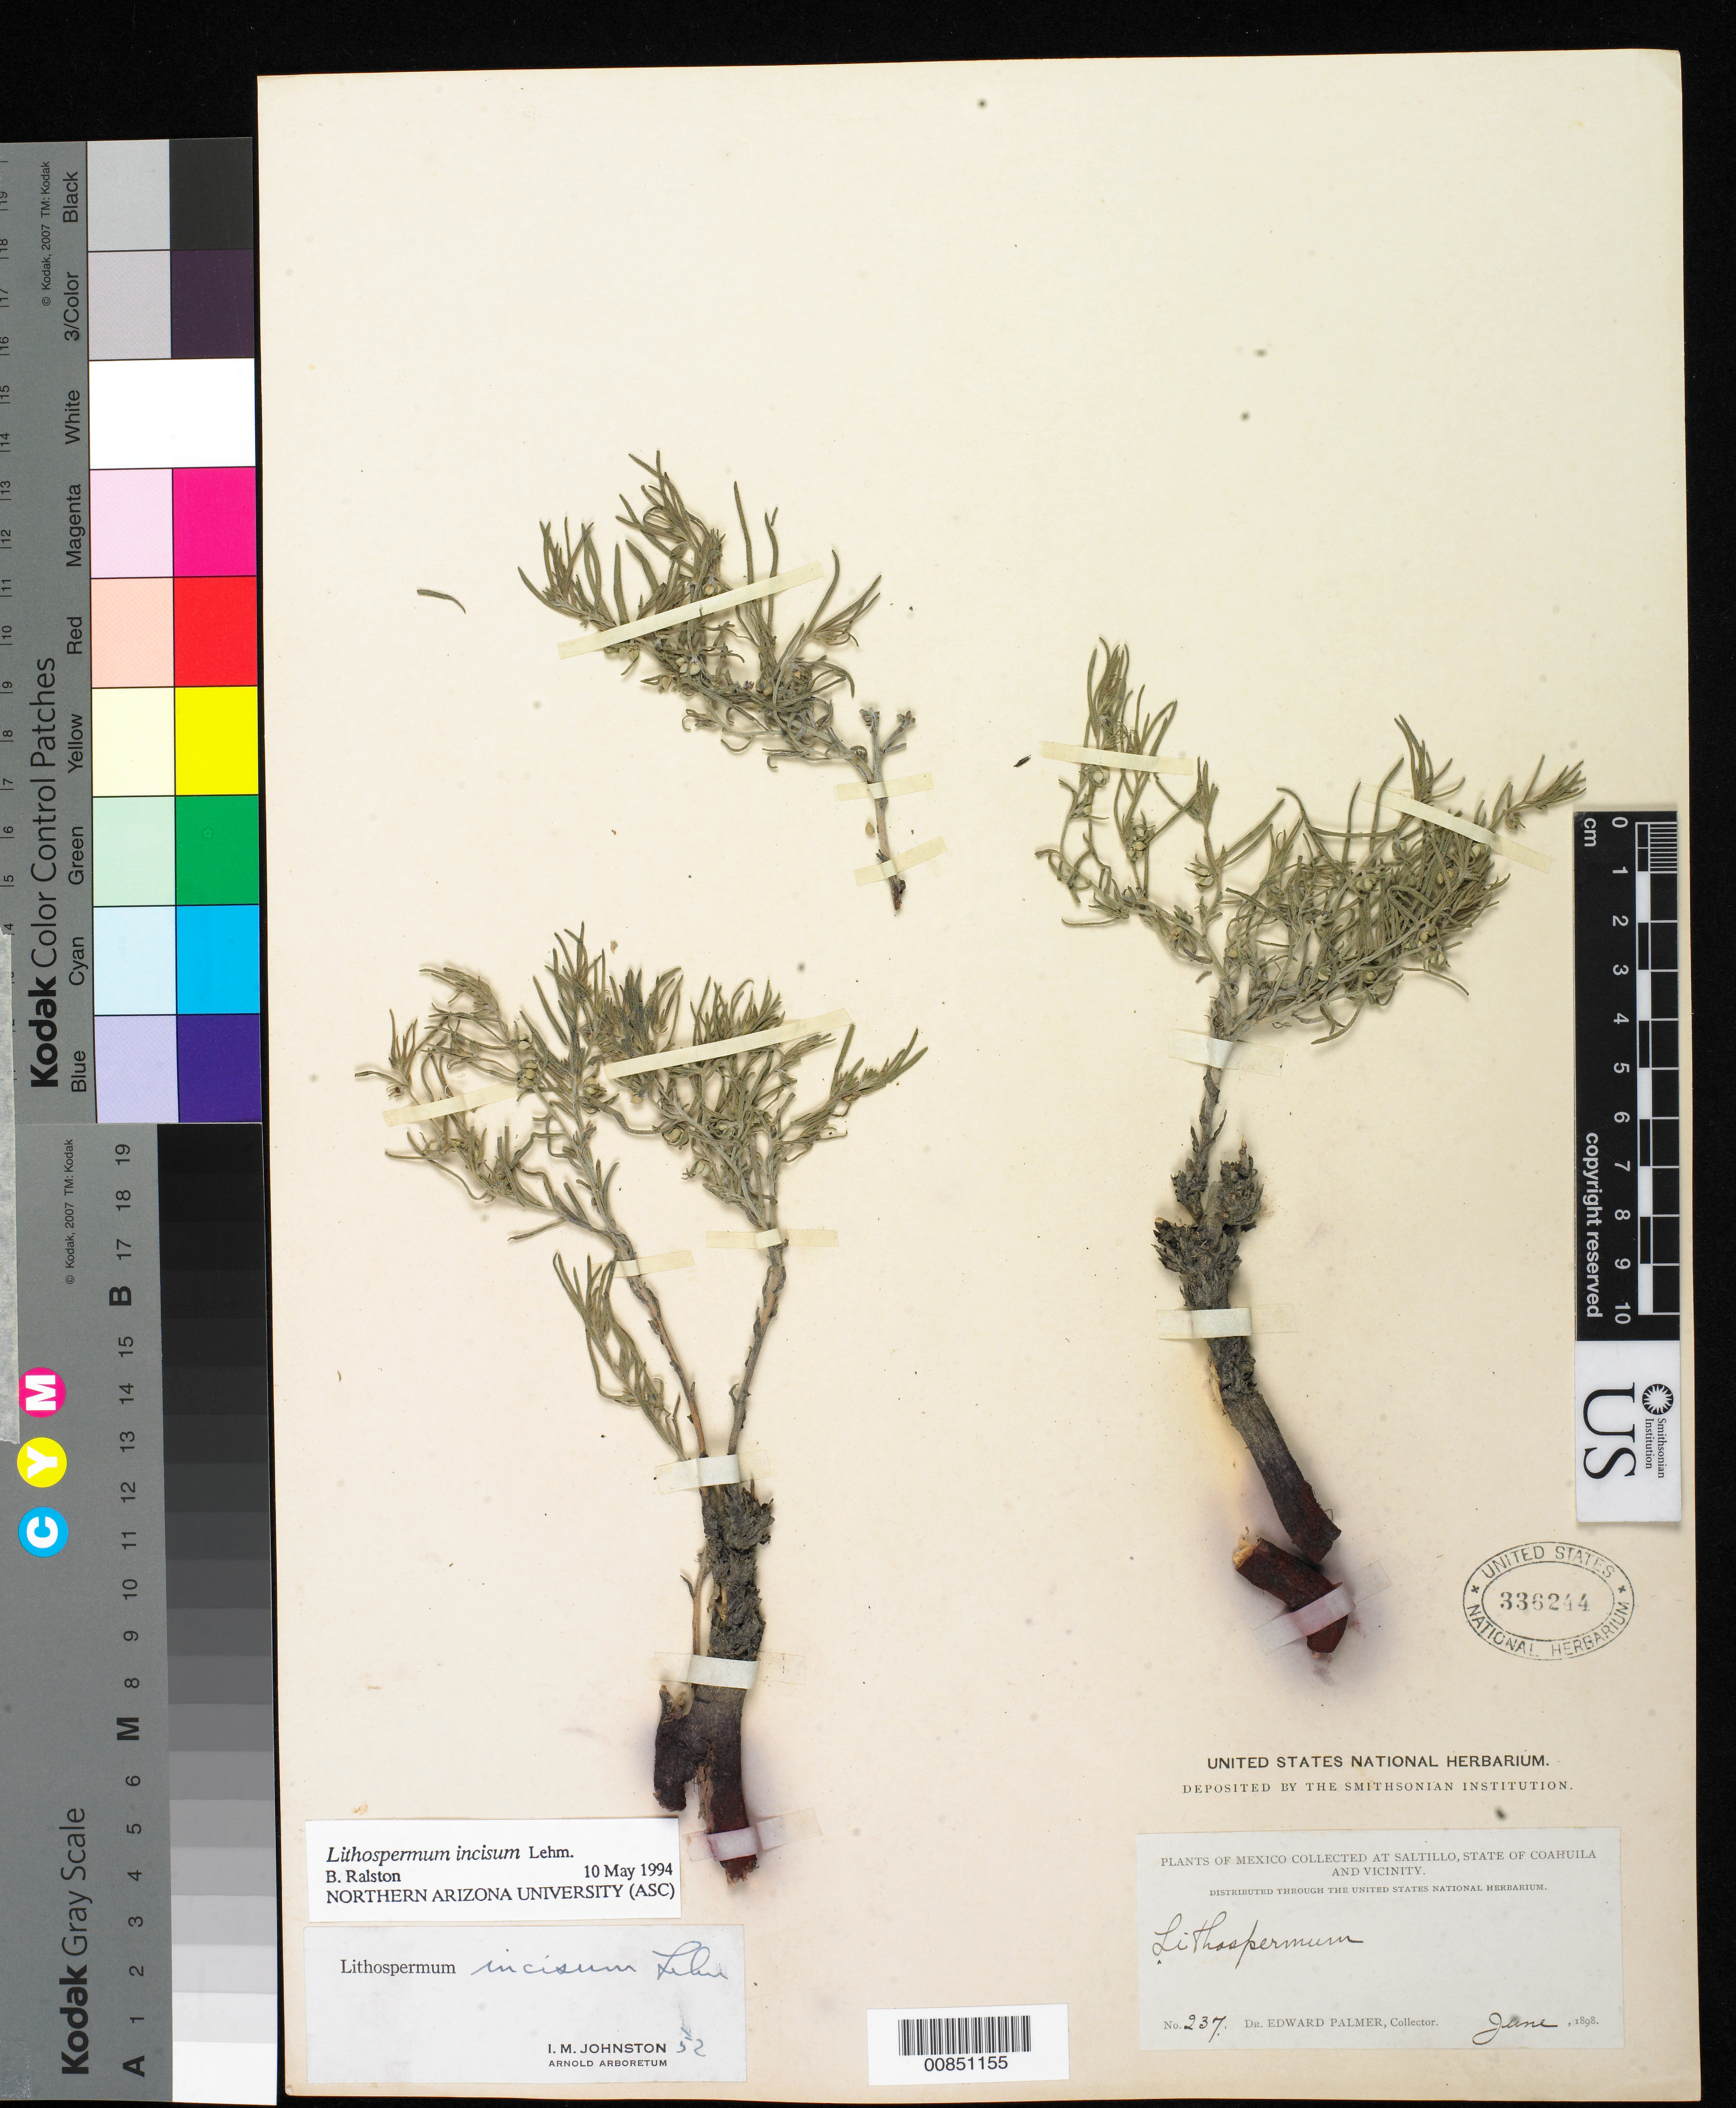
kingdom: Plantae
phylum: Tracheophyta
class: Magnoliopsida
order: Boraginales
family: Boraginaceae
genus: Lithospermum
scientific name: Lithospermum incisum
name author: Lehm.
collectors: E. Palmer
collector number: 237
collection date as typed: Jun 1898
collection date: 1898-06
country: Mexico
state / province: Coahuila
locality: Saltillo, Coahuila and vicinity.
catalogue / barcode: US 336244